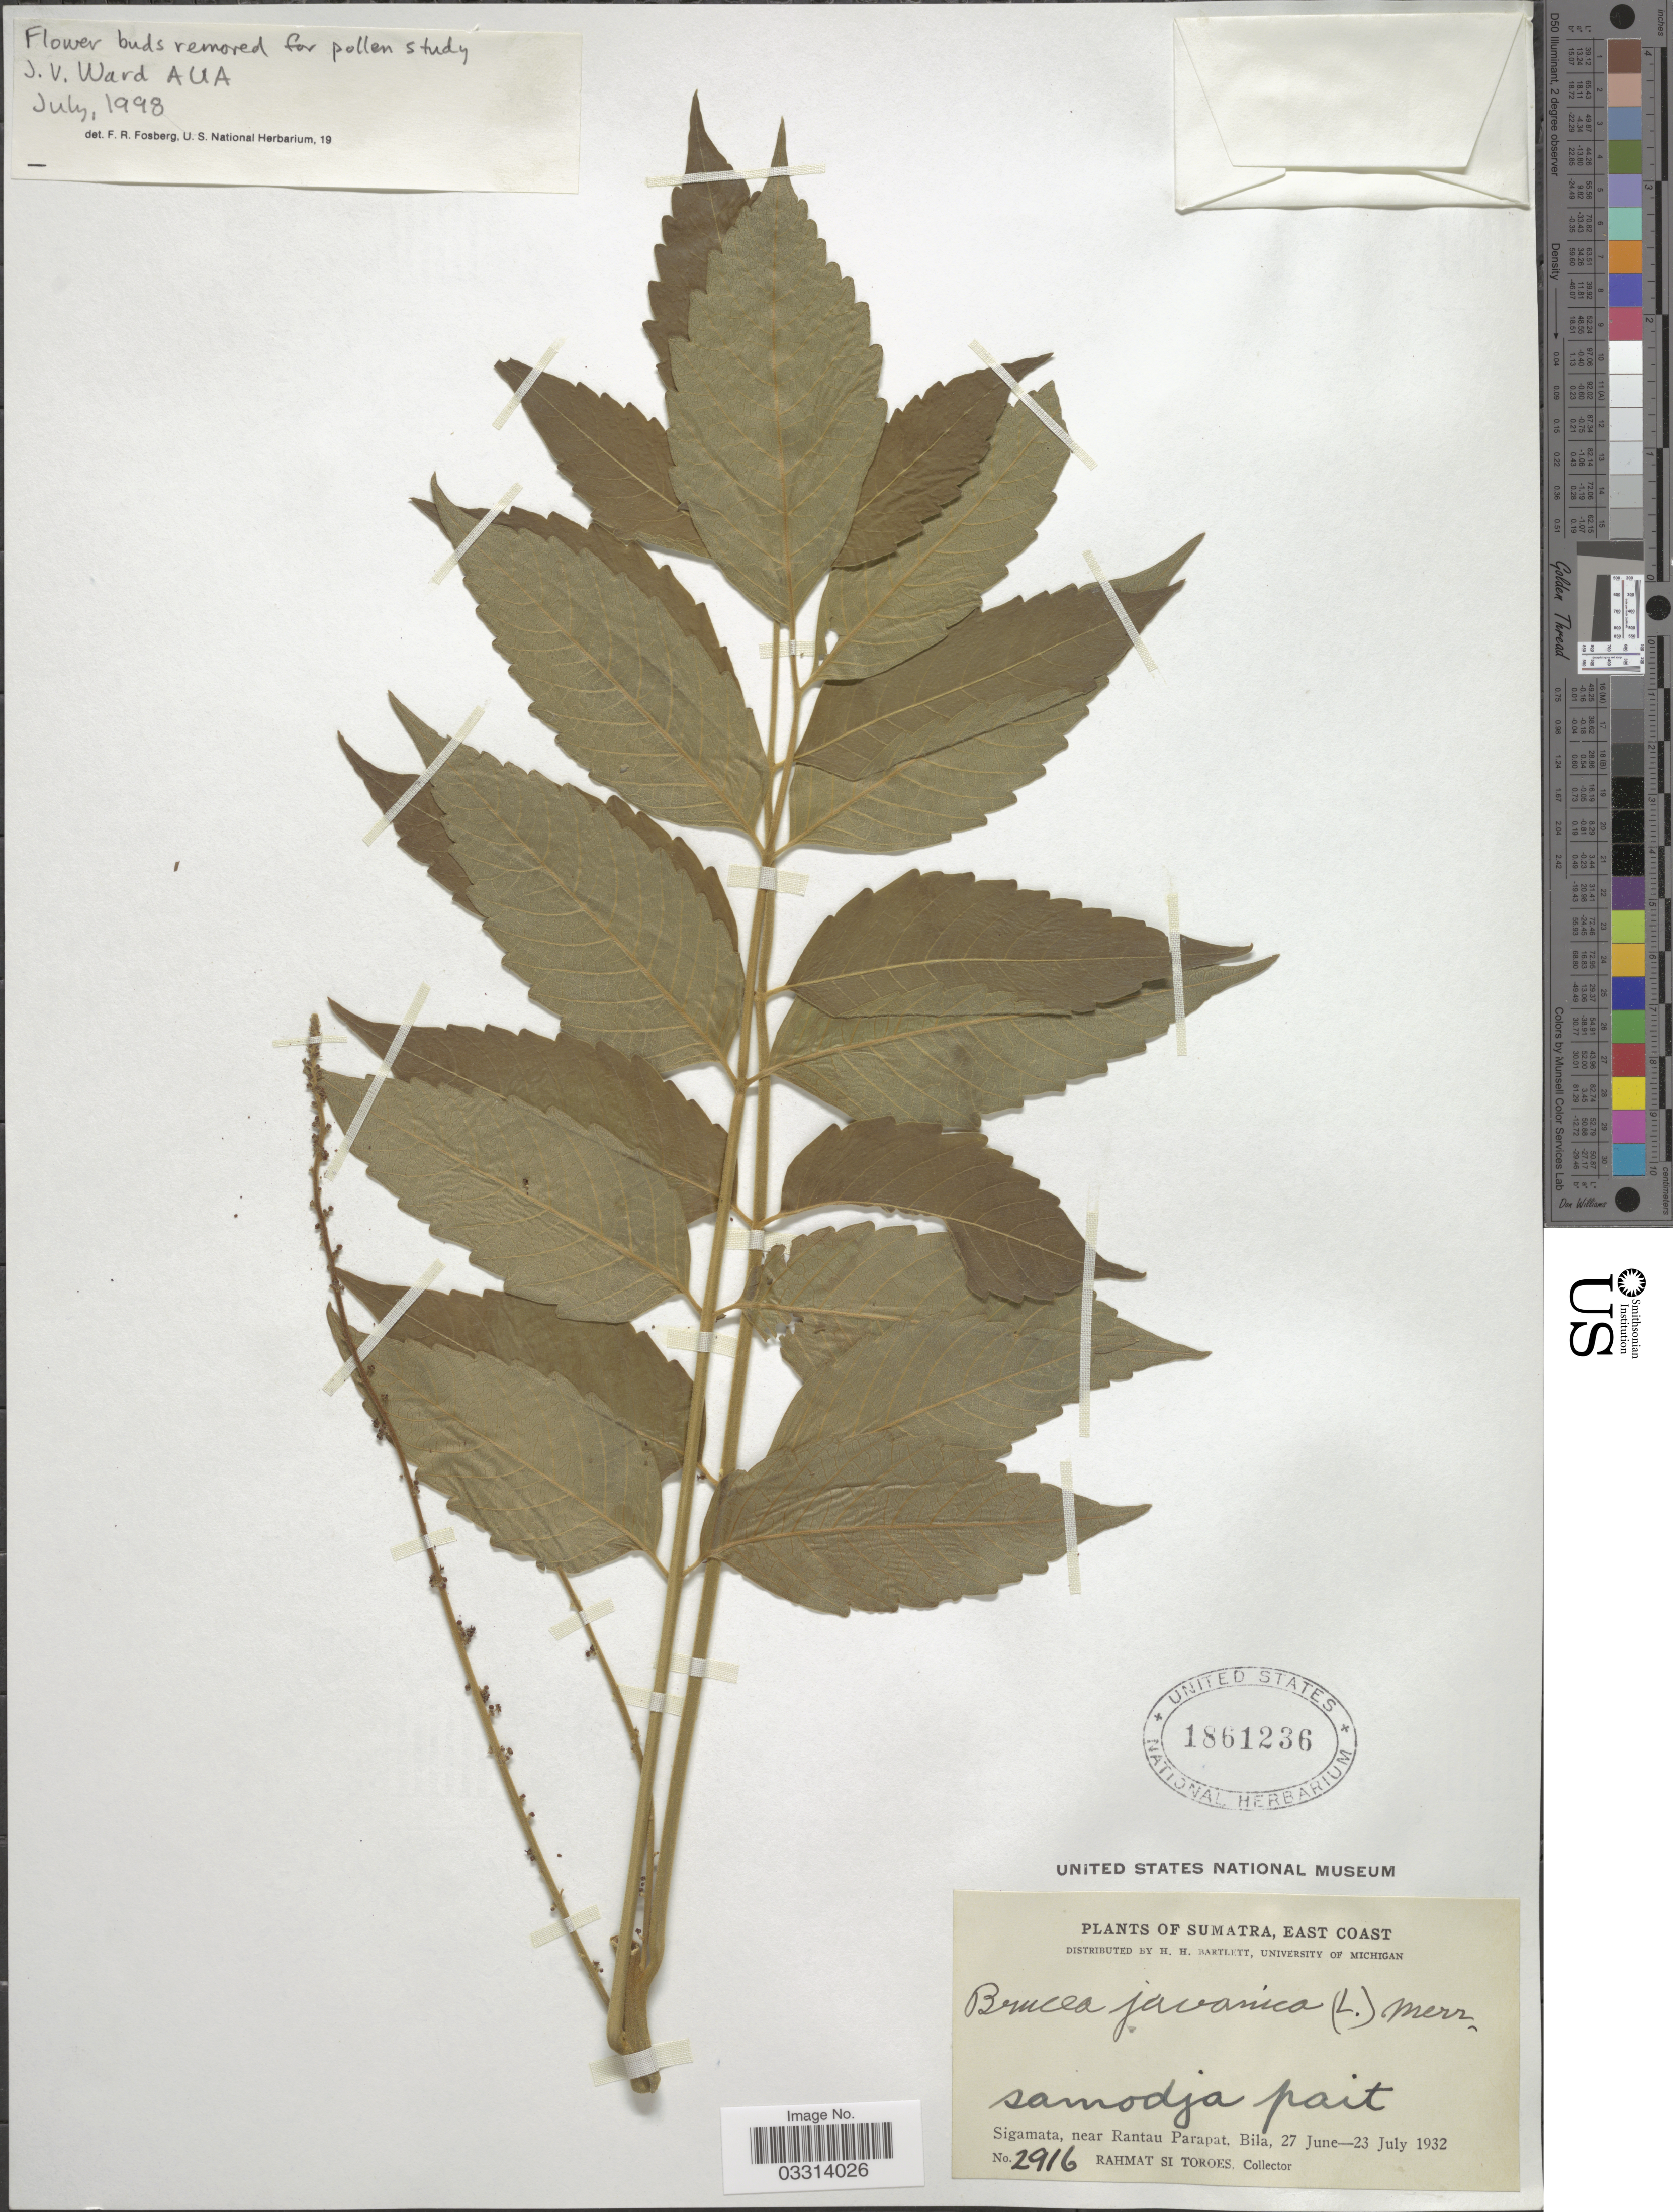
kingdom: Plantae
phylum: Tracheophyta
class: Magnoliopsida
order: Sapindales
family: Simaroubaceae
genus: Brucea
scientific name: Brucea javanica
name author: (L.) Merr.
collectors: Rahmat Si Boeea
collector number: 2916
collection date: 1932-06-27/1932-07-23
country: Indonesia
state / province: Sumatra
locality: Sumatra, East Coast. Sigamata, near Rantau Parapat, Bila.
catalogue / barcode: US 1861236